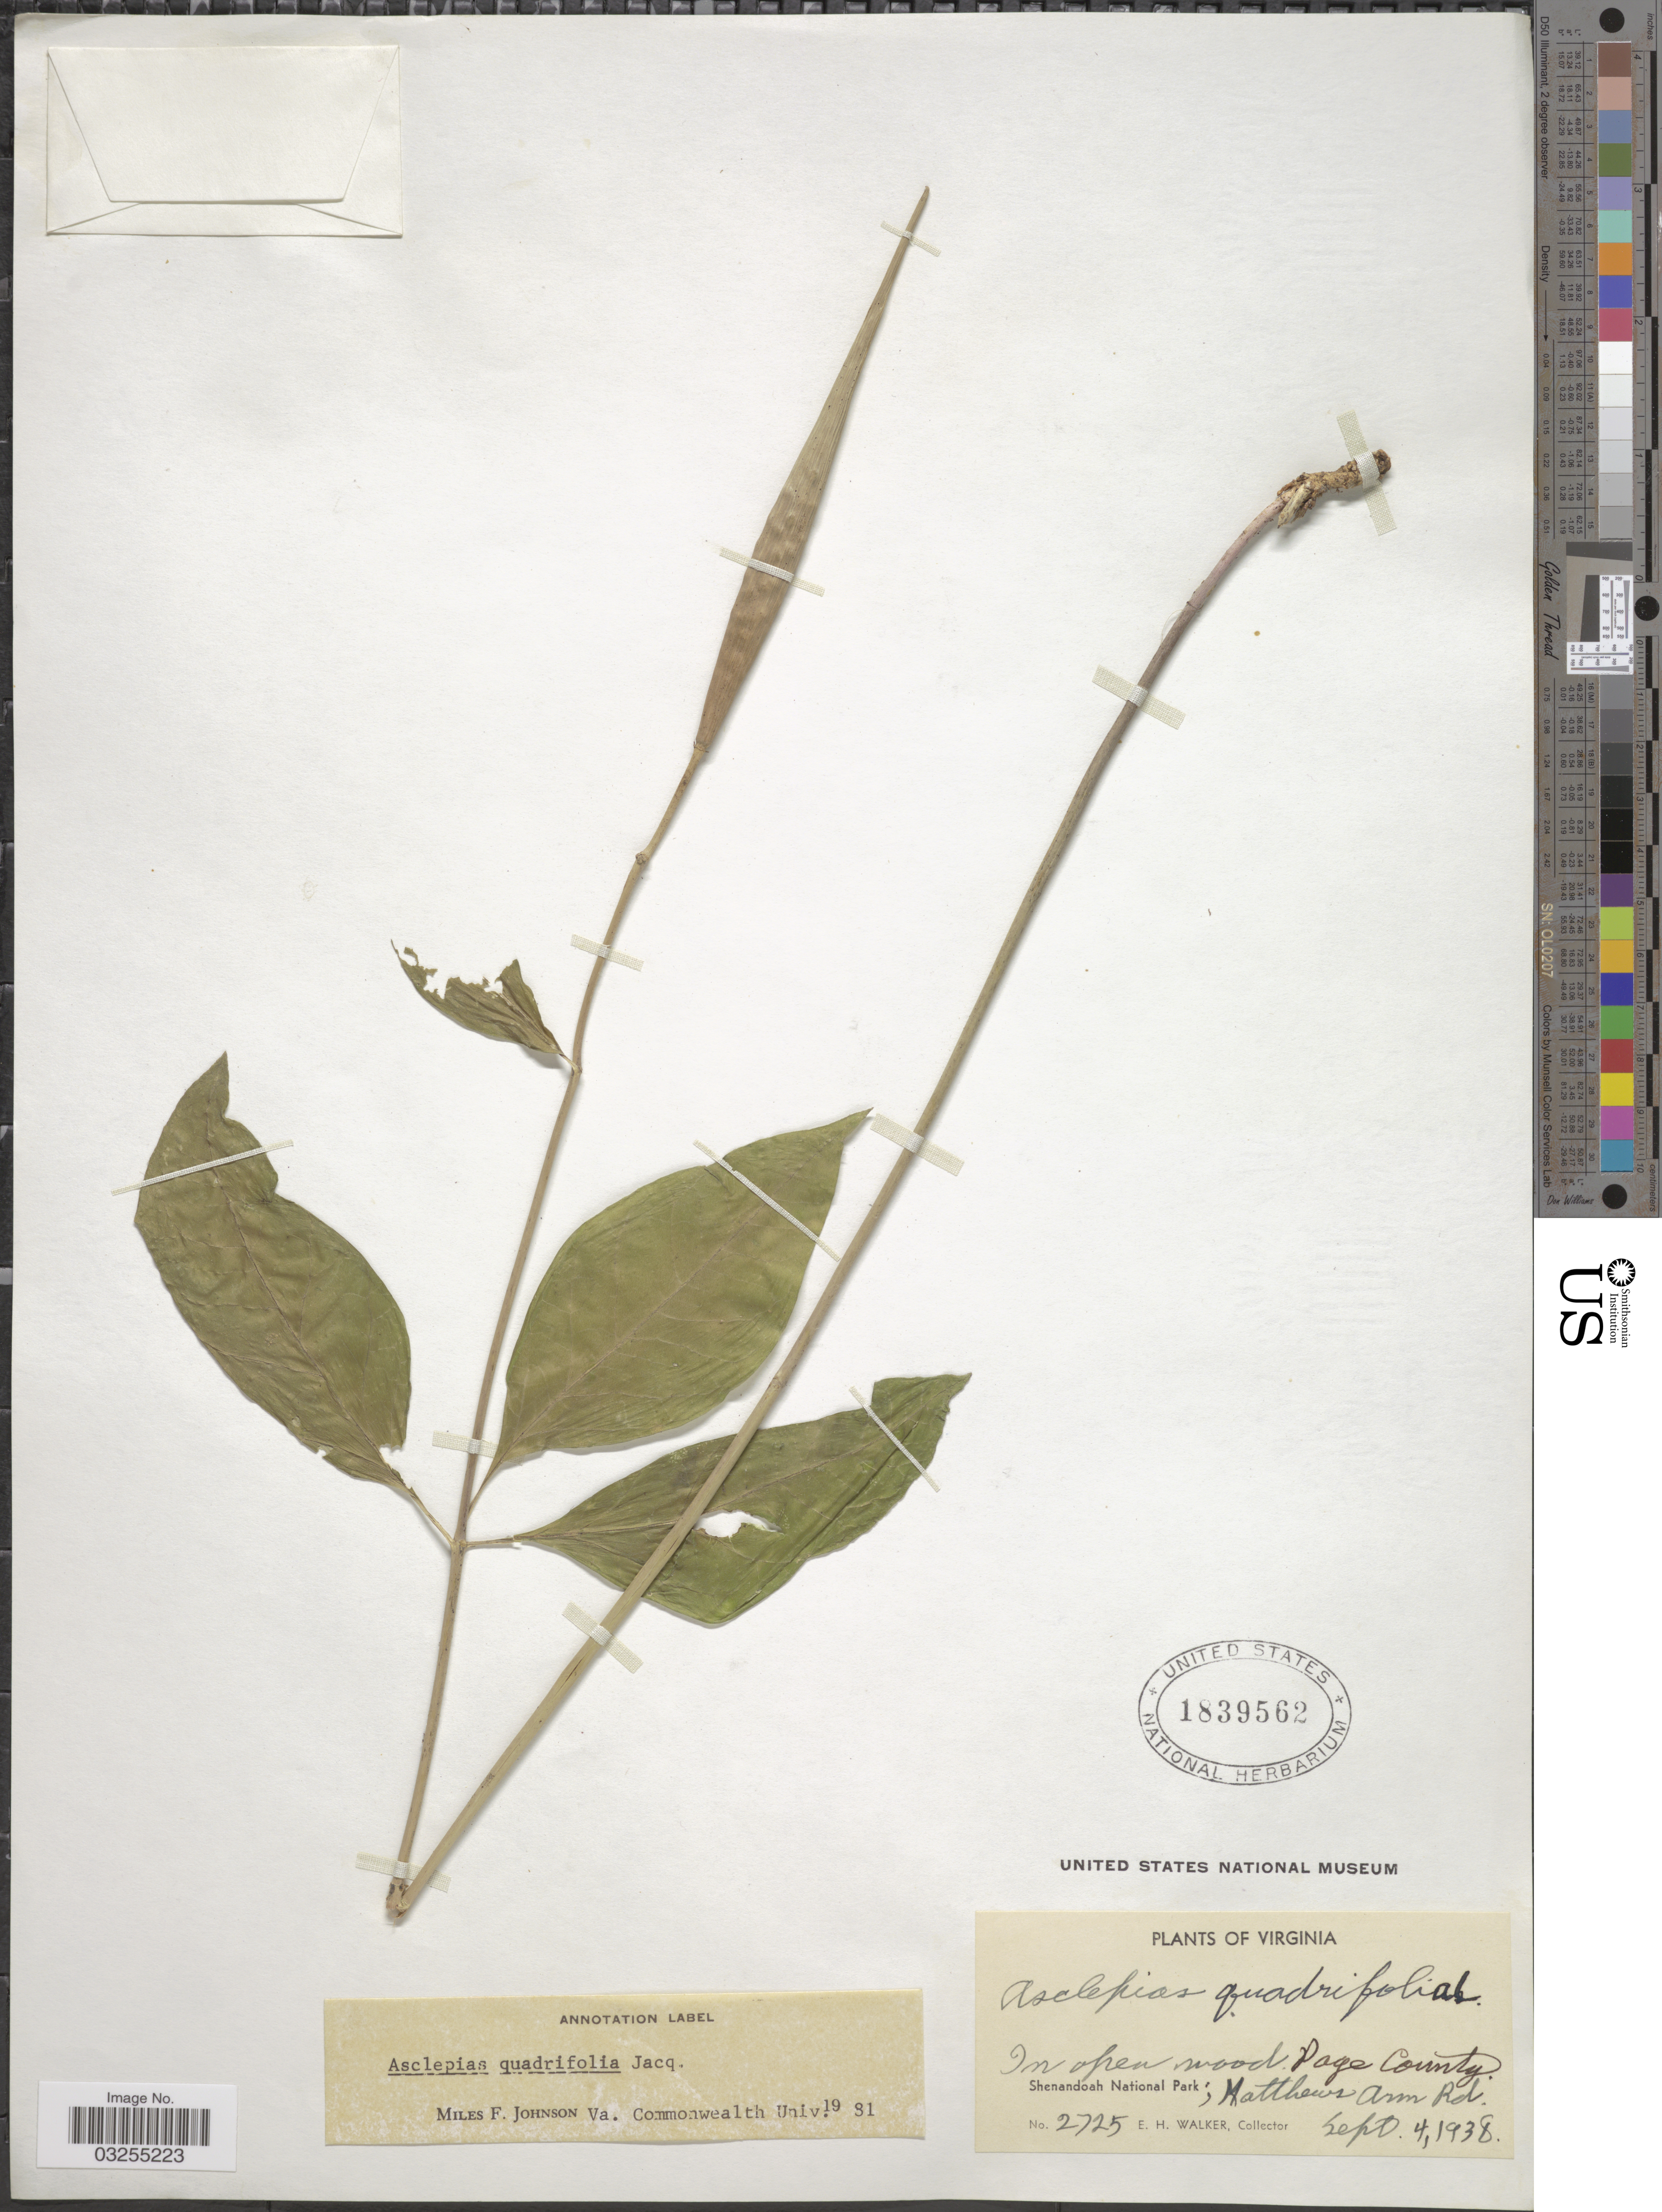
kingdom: Plantae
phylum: Tracheophyta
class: Magnoliopsida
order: Gentianales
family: Apocynaceae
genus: Asclepias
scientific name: Asclepias quadrifolia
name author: Jacq.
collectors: E. H. Walker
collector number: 2725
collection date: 1938-09-04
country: United States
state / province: Virginia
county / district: Page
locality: In open wood Page County. Shenandoah National Park; Matthews Arm Rd.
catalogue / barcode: US 1839562